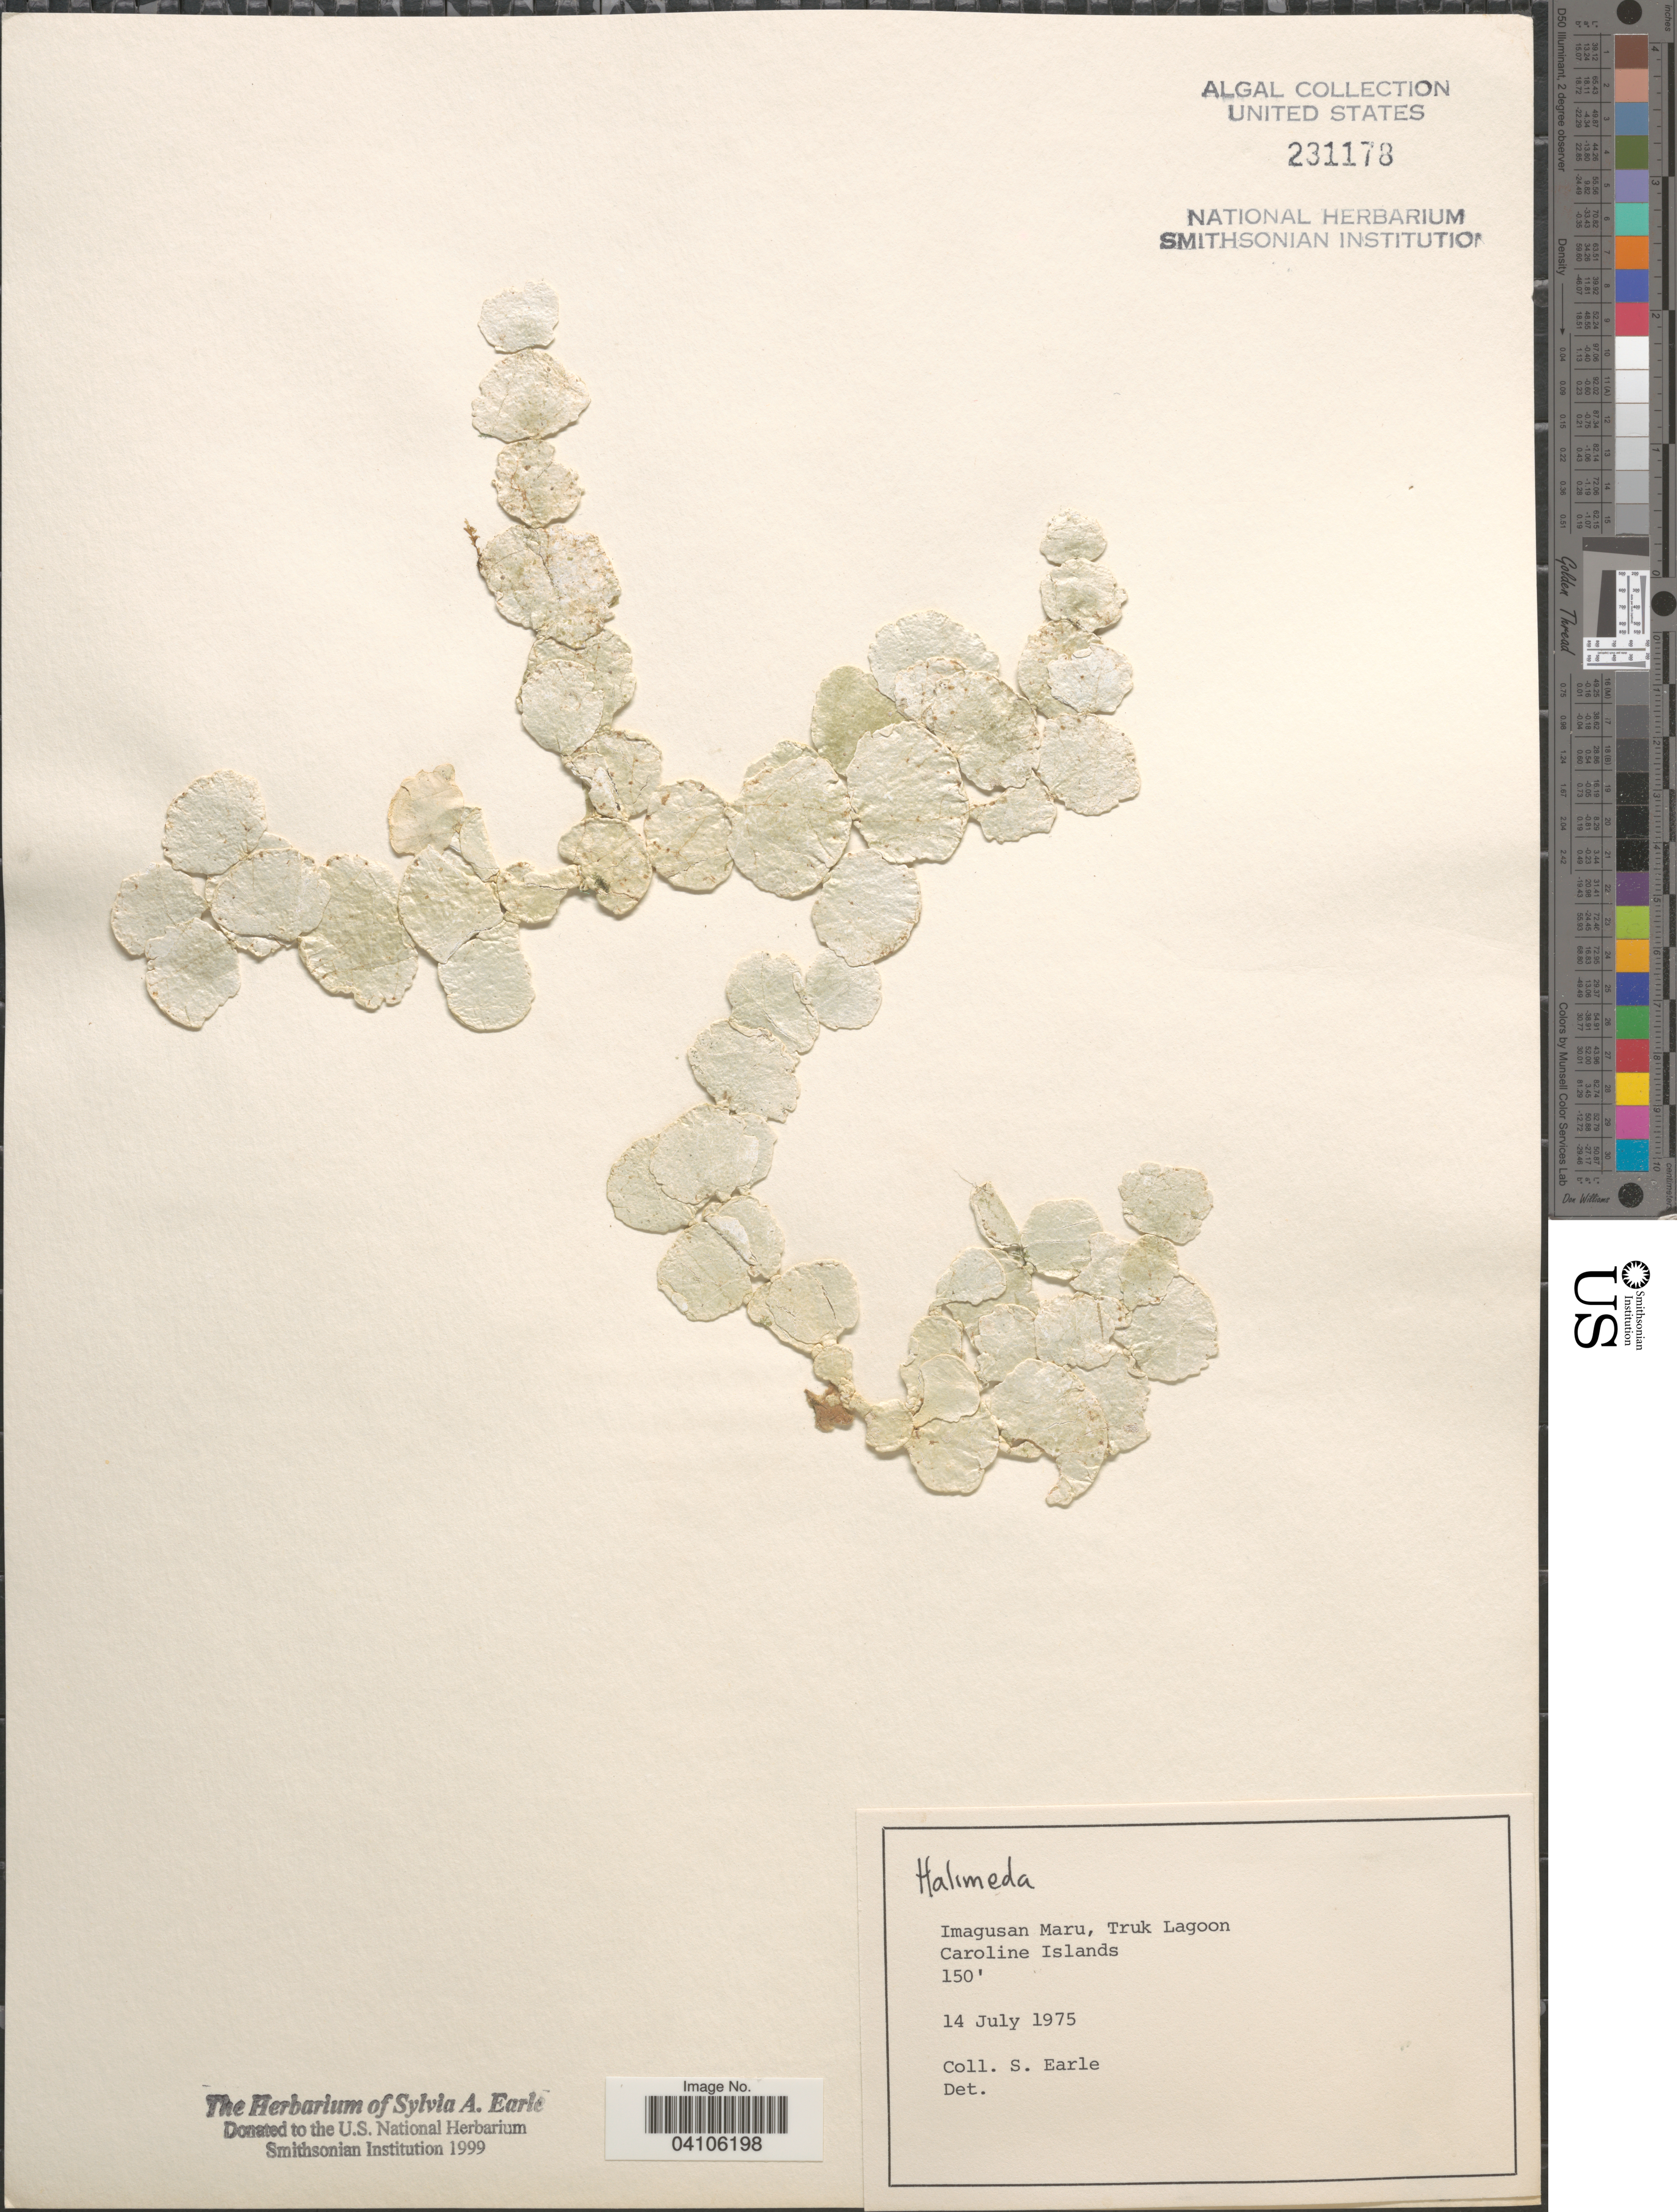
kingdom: Plantae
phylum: Chlorophyta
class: Ulvophyceae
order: Bryopsidales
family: Halimedaceae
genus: Halimeda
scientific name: Halimeda sp.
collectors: S. A. Earle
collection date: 1975-07-14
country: Micronesia, Federated States of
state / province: Truk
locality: Imagusan Maru, Truk Lagoon. Caroline Islands.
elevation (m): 46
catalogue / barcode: US 231178